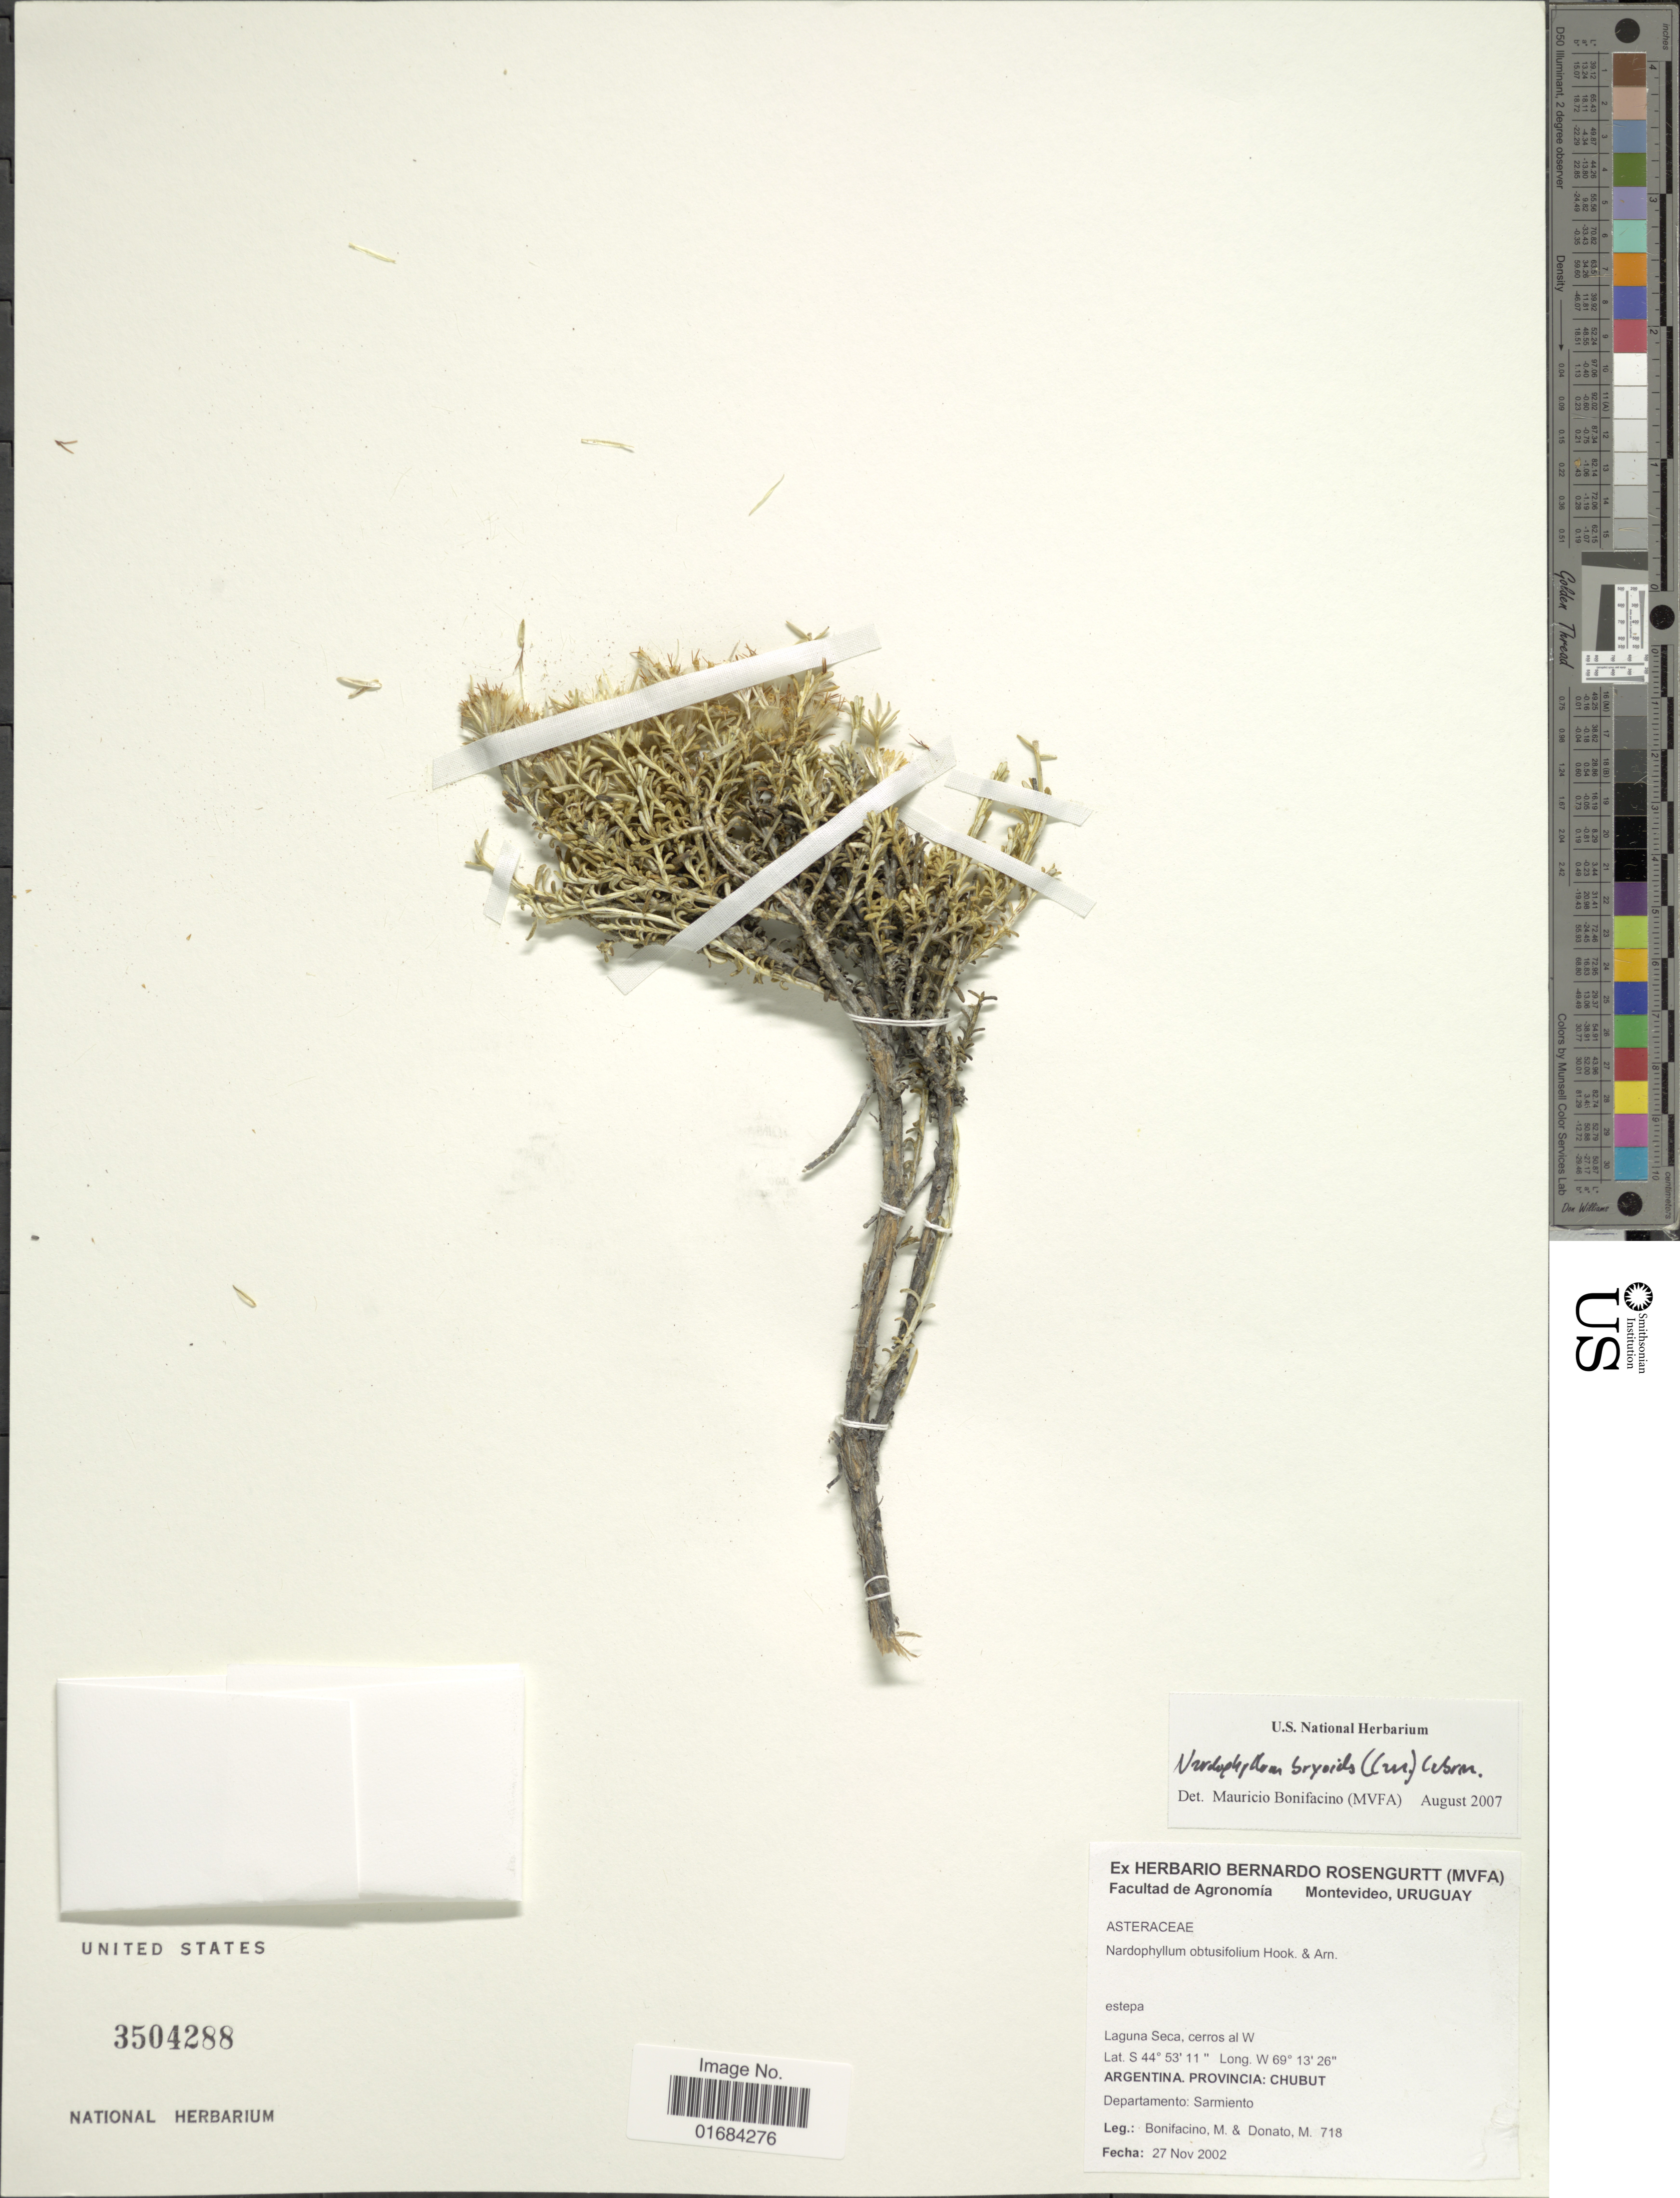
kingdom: Plantae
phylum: Tracheophyta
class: Magnoliopsida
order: Asterales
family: Asteraceae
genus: Nardophyllum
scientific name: Nardophyllum bryoides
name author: (Lam.) Cabrera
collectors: M. Bonifacino & M. Donato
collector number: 0718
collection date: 2002-11-27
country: Argentina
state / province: Chubut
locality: Laguna Seca, cerros al W, Departamento: Sarmiento.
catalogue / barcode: US 3504288